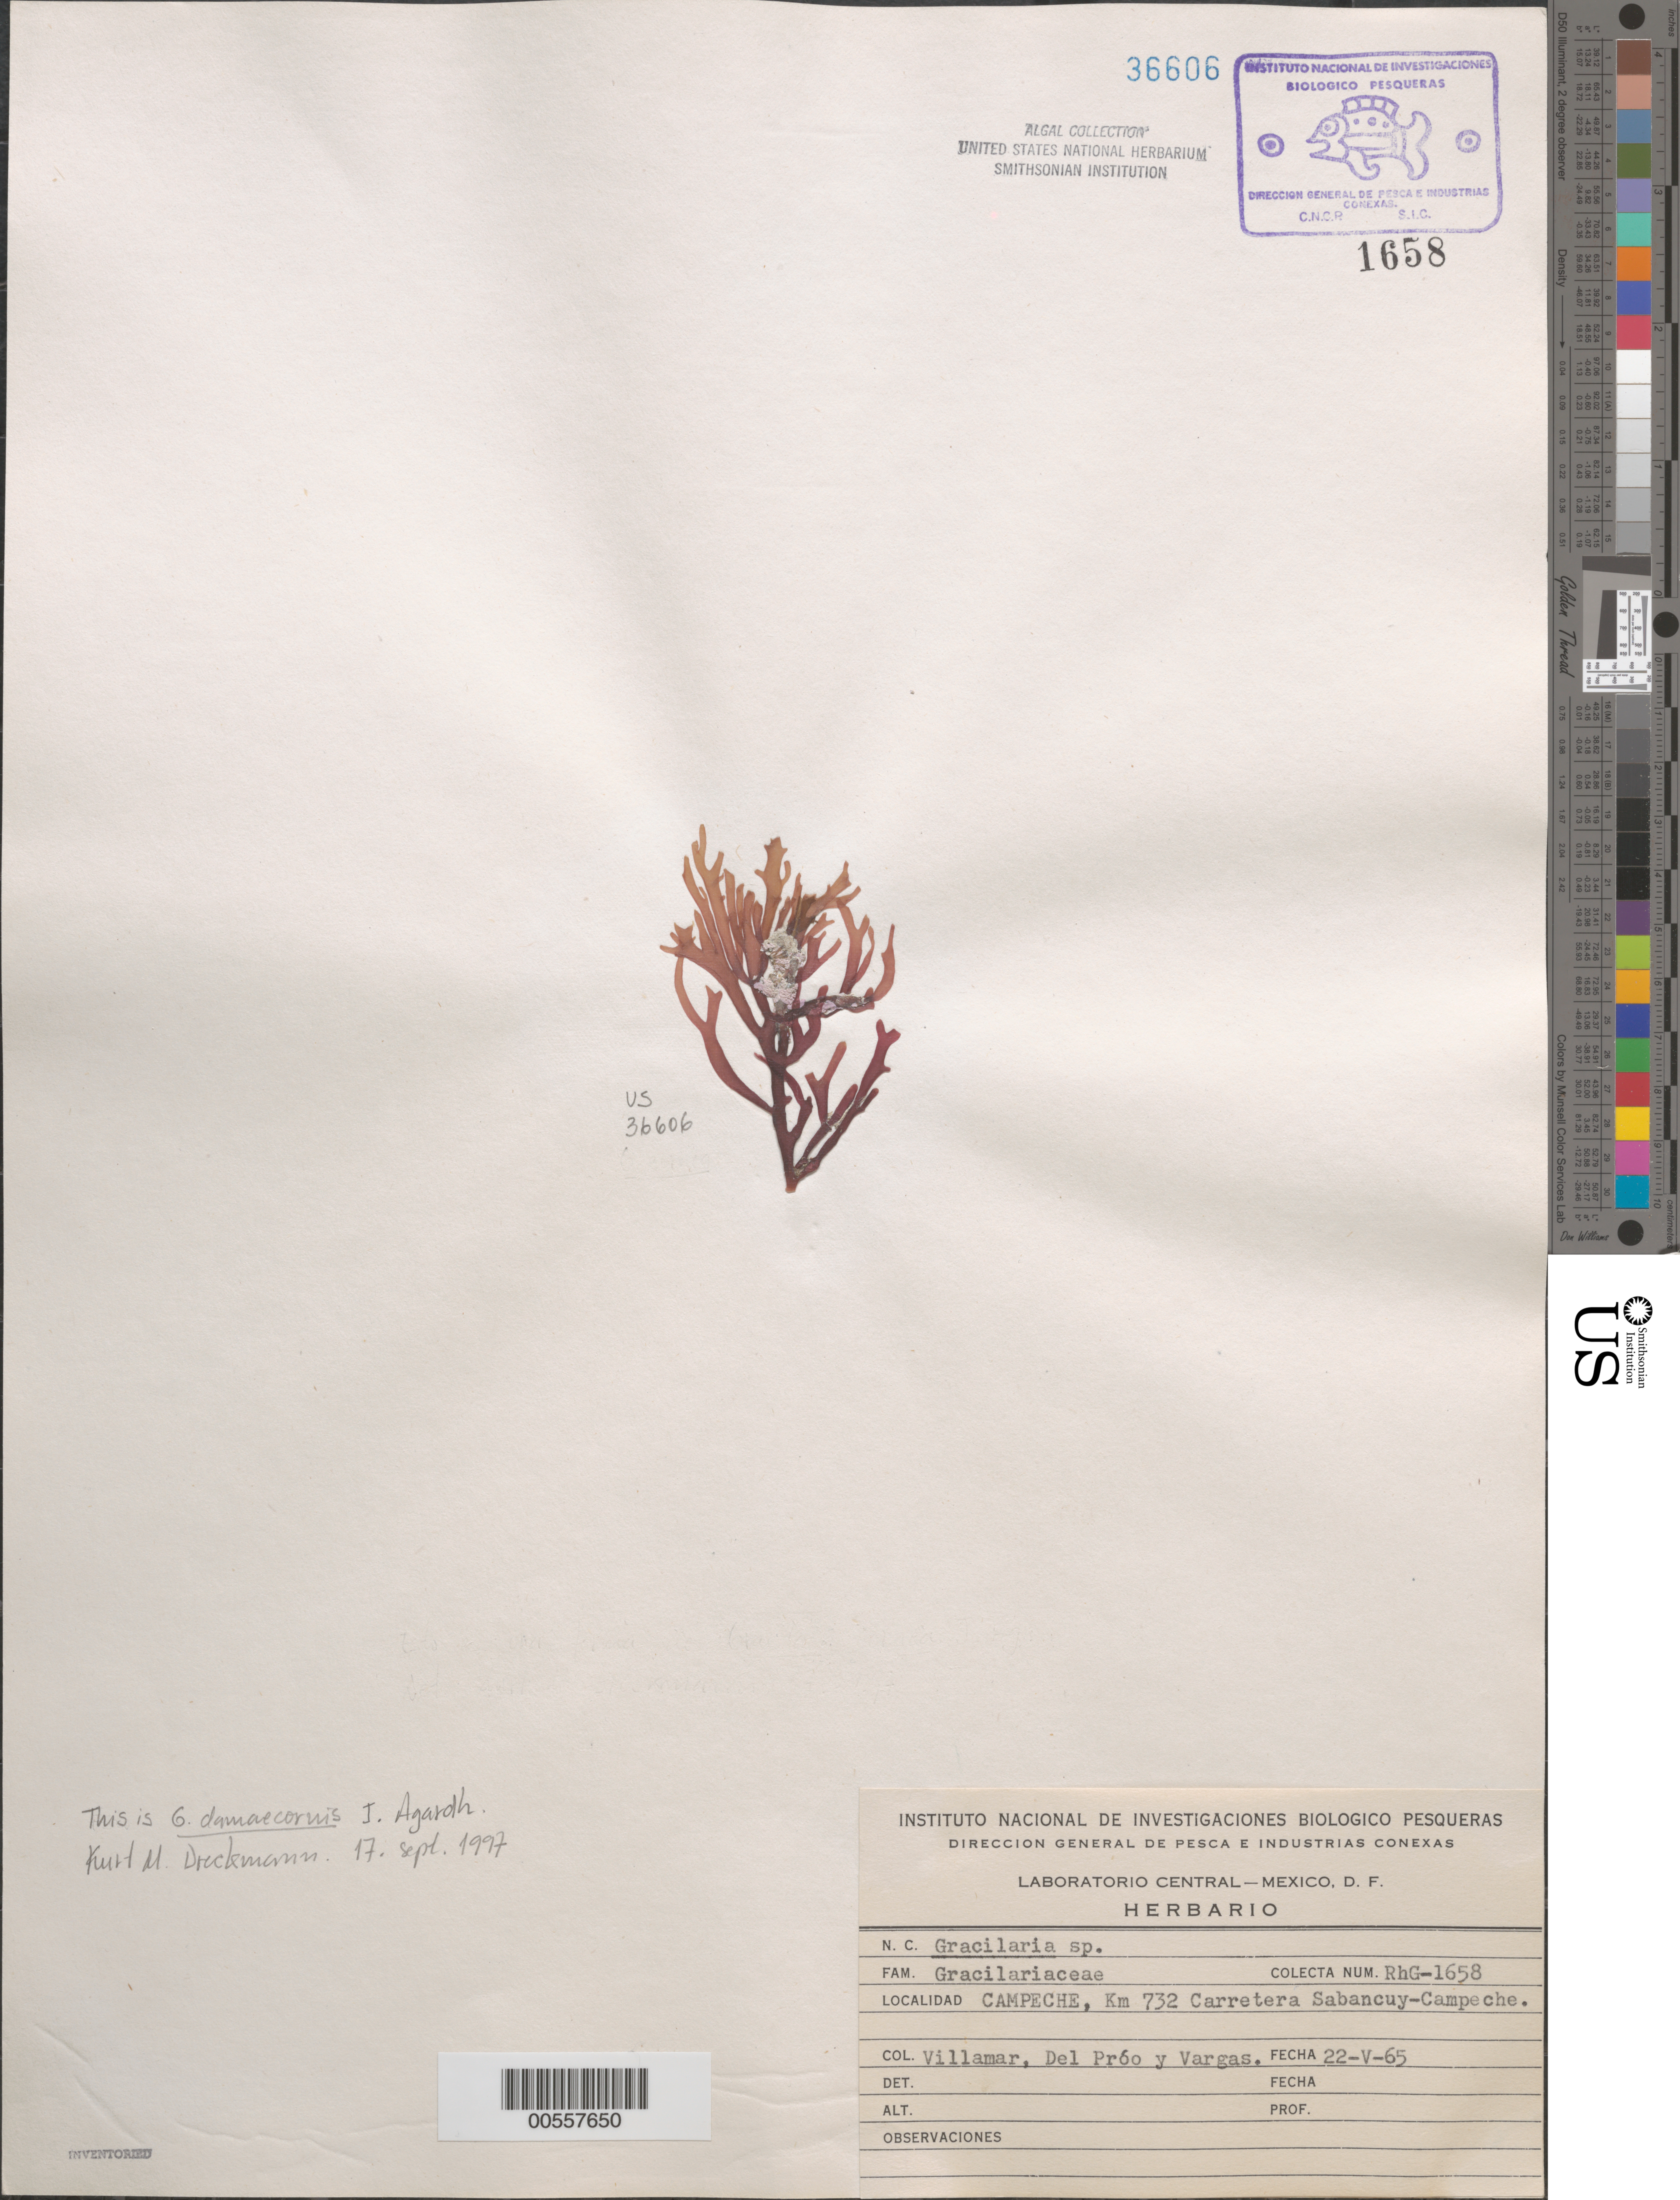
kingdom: Plantae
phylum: Rhodophyta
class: Florideophyceae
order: Gracilariales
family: Gracilariaceae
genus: Gracilaria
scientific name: Gracilaria damaecornis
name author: J. Agardh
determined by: Druckmann, K. M.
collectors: A. Villamar, G. Del Proo & A. Vargas N.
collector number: Rhg-1658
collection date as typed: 22 May 1965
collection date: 1965-05-22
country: Mexico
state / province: Campeche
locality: Carretera Sabancuy-Campeche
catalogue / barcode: US 36606